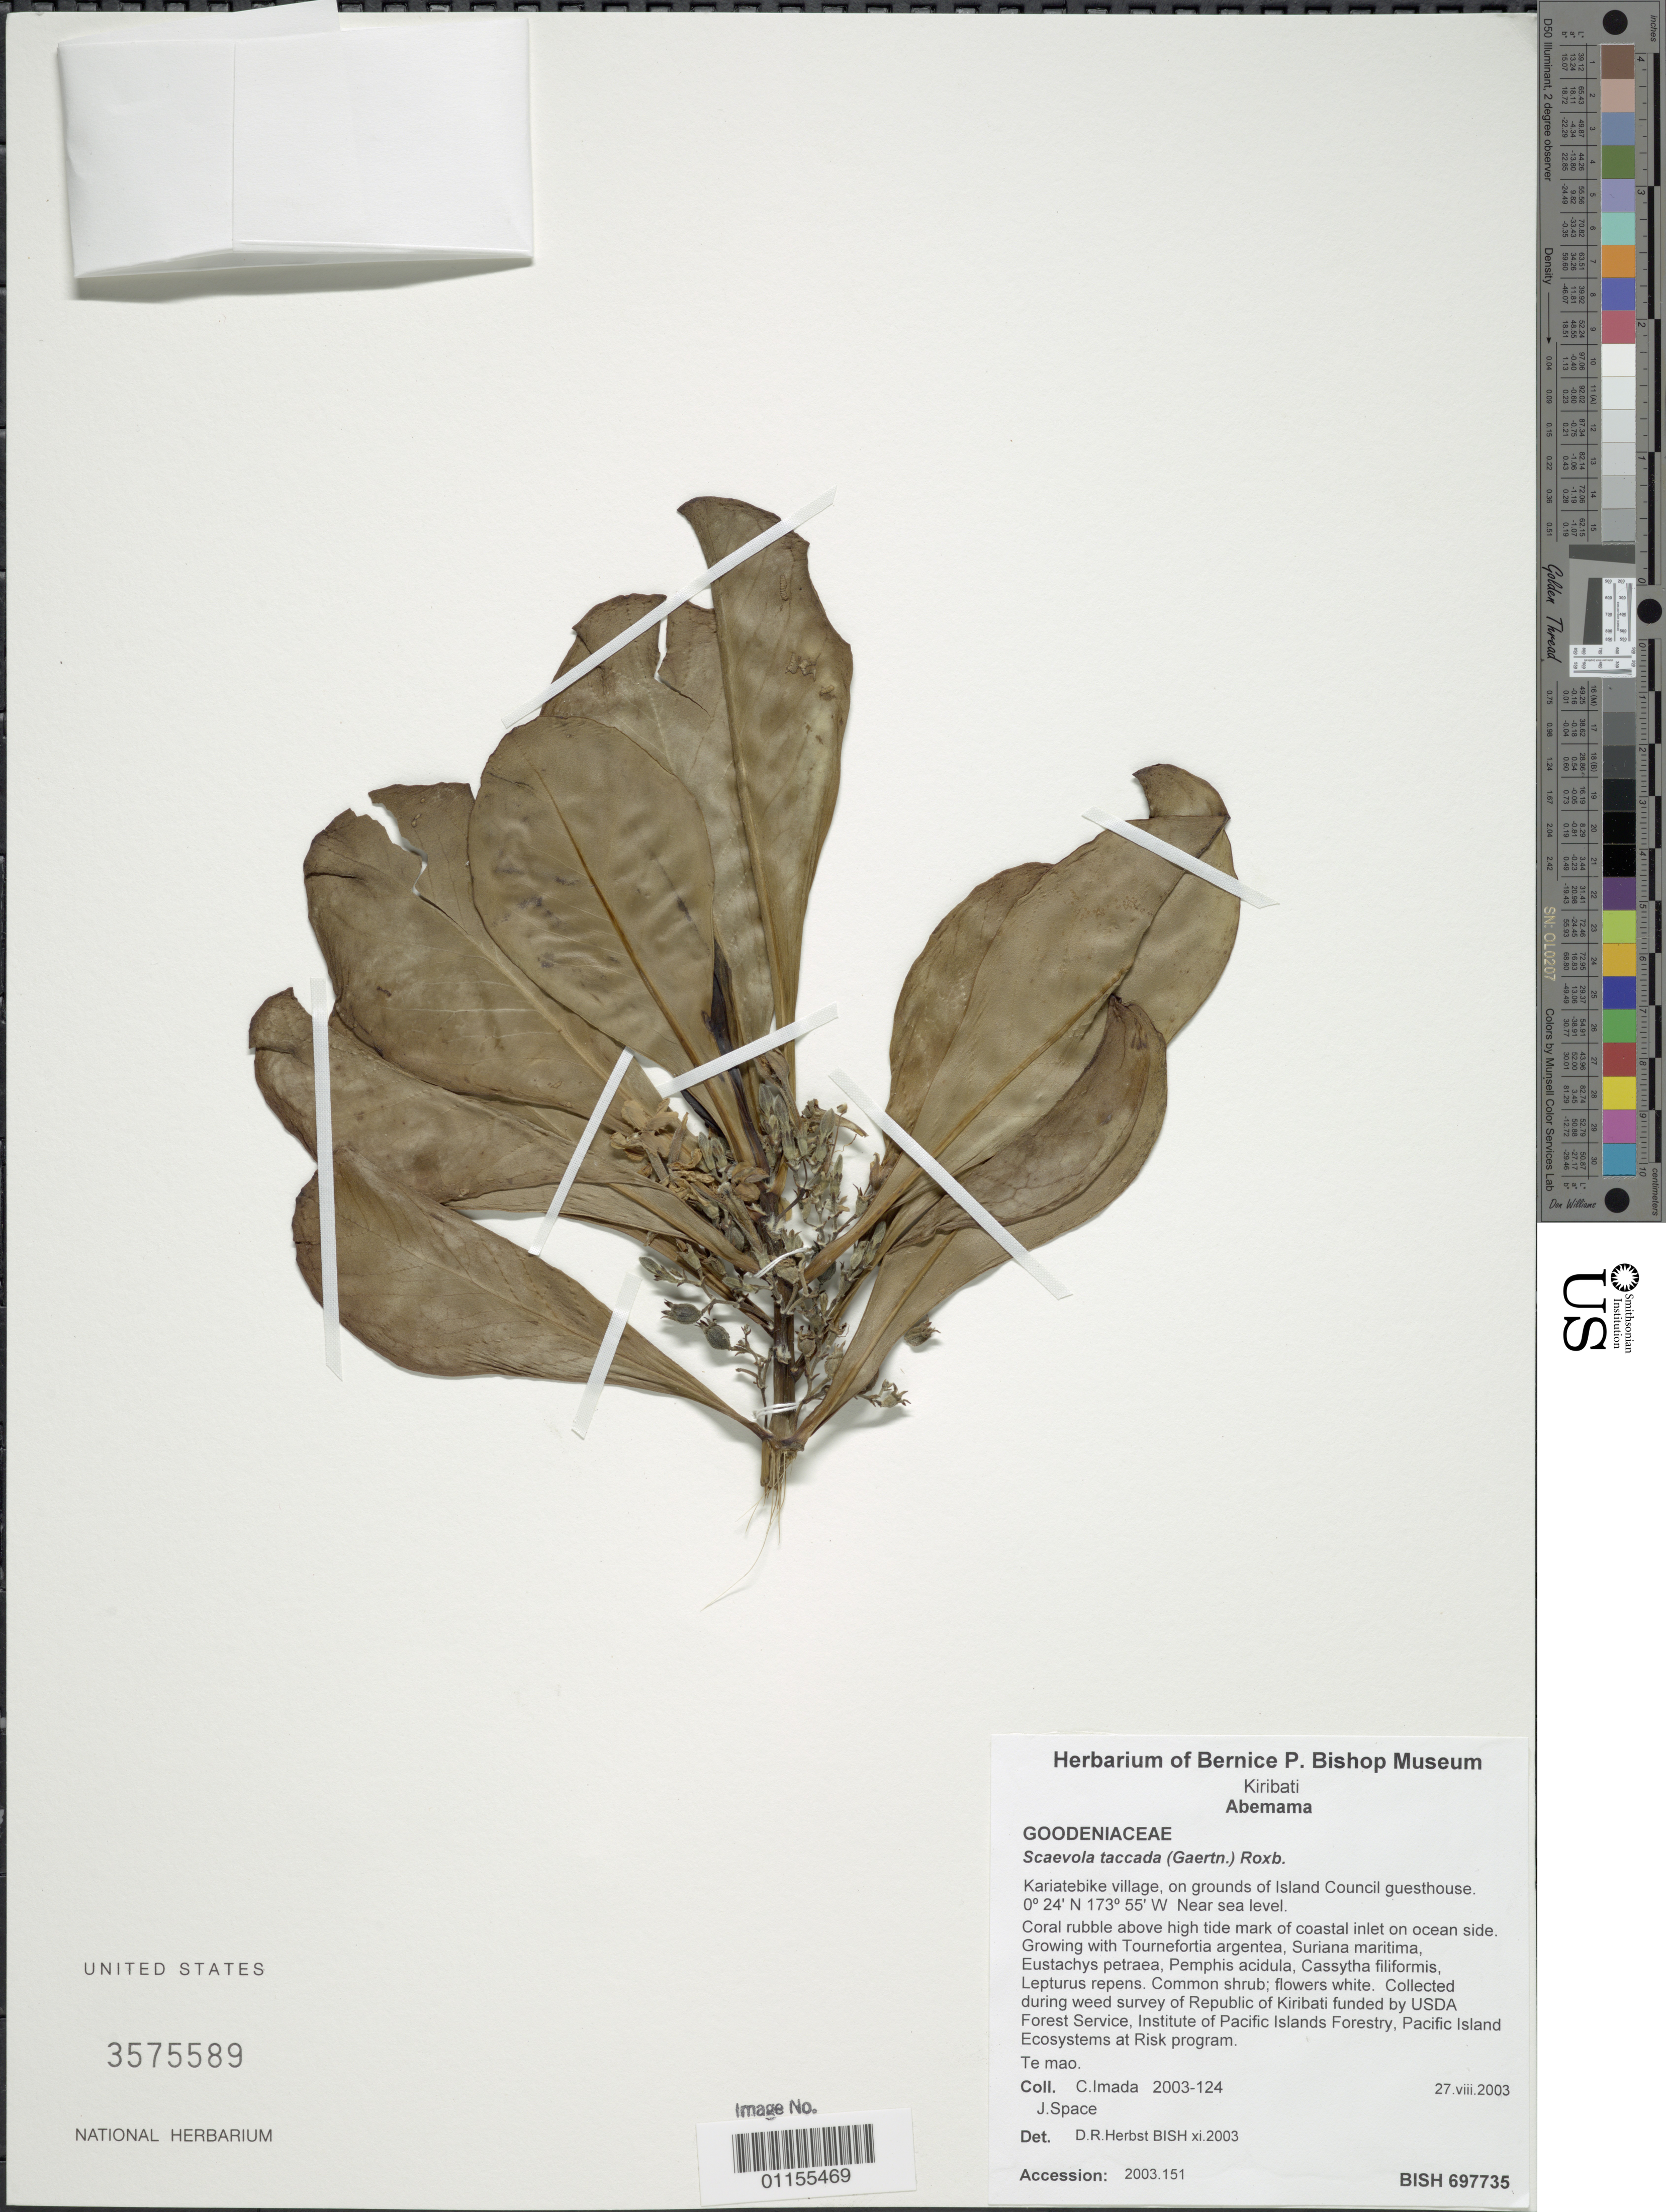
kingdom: Plantae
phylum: Tracheophyta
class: Magnoliopsida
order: Asterales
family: Goodeniaceae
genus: Scaevola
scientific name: Scaevola taccada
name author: (Gaertn.) Roxb.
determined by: Herbst, D. R.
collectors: C. Imada & J. Space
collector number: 2003-124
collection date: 2003-08-27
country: Kiribati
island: Abemama Atoll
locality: Kariatebike village, on grounds of Island Council guesthouse.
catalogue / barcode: US 3575589